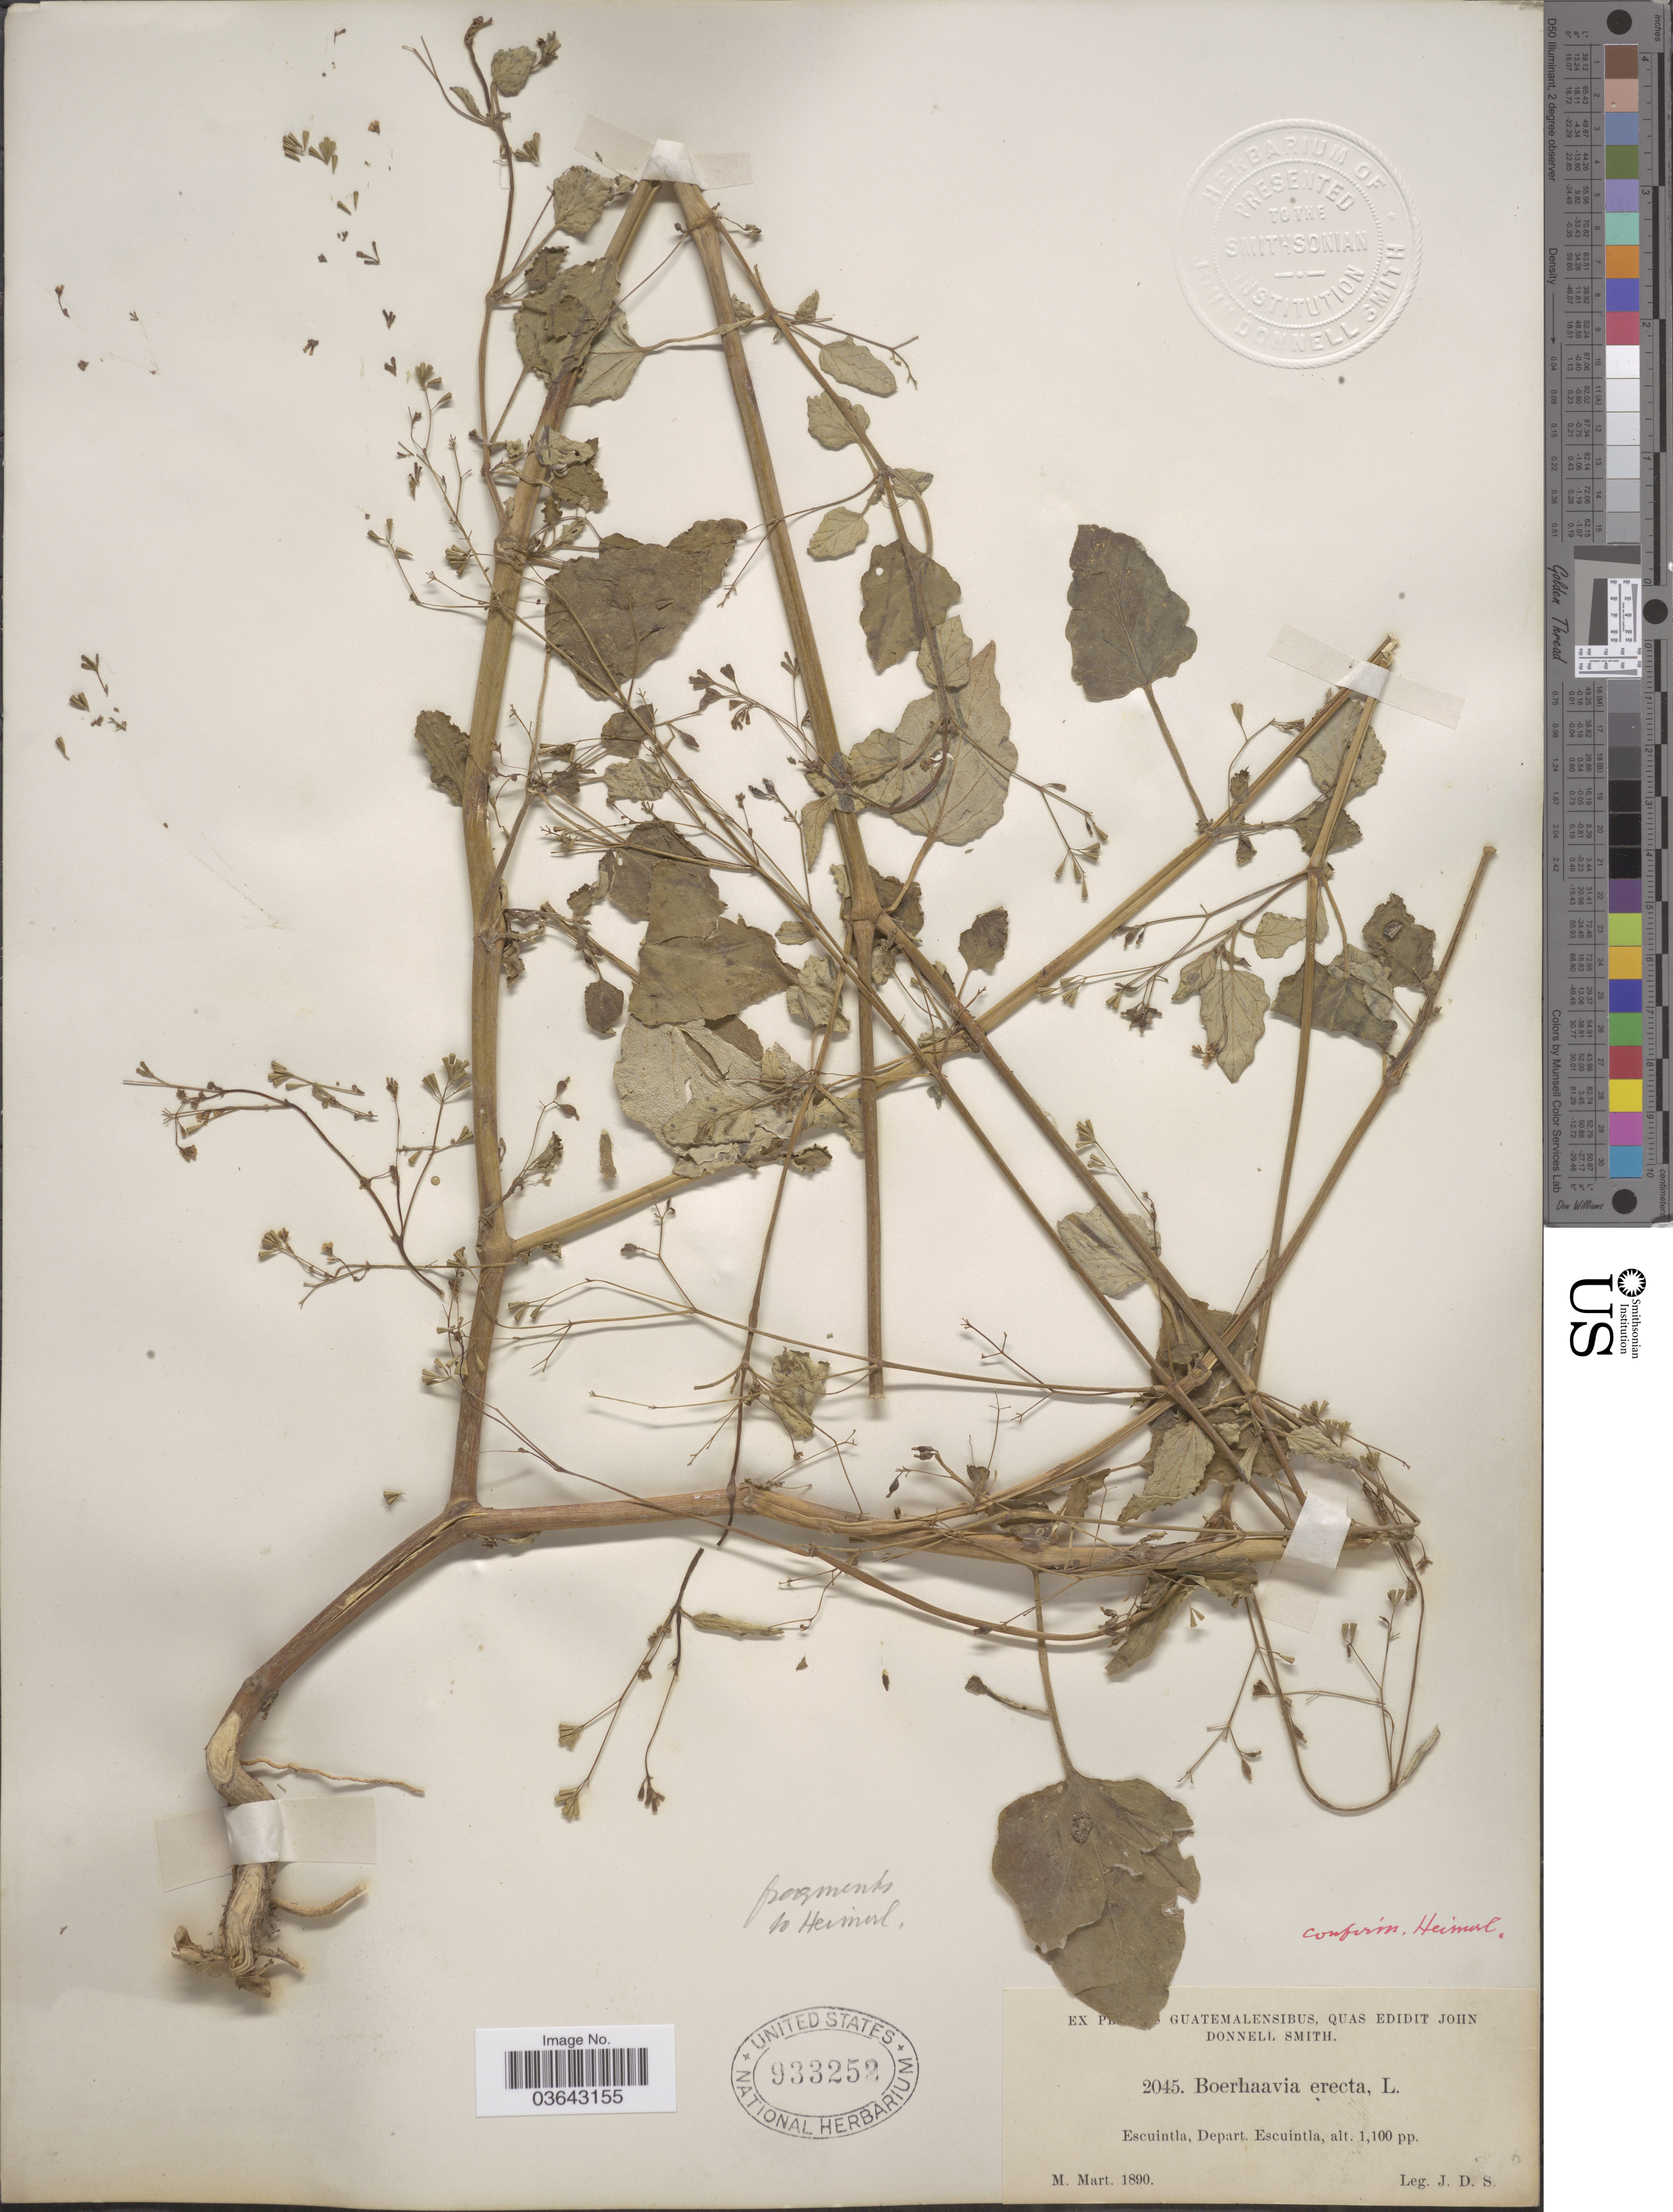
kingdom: Plantae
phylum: Tracheophyta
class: Magnoliopsida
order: Caryophyllales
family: Nyctaginaceae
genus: Boerhavia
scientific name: Boerhavia erecta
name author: L.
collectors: J. Donnell Smith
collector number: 2045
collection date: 1890-03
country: Guatemala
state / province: Escuintla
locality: Escuintla, Depart. Escuintla.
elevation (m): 335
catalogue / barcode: US 933252